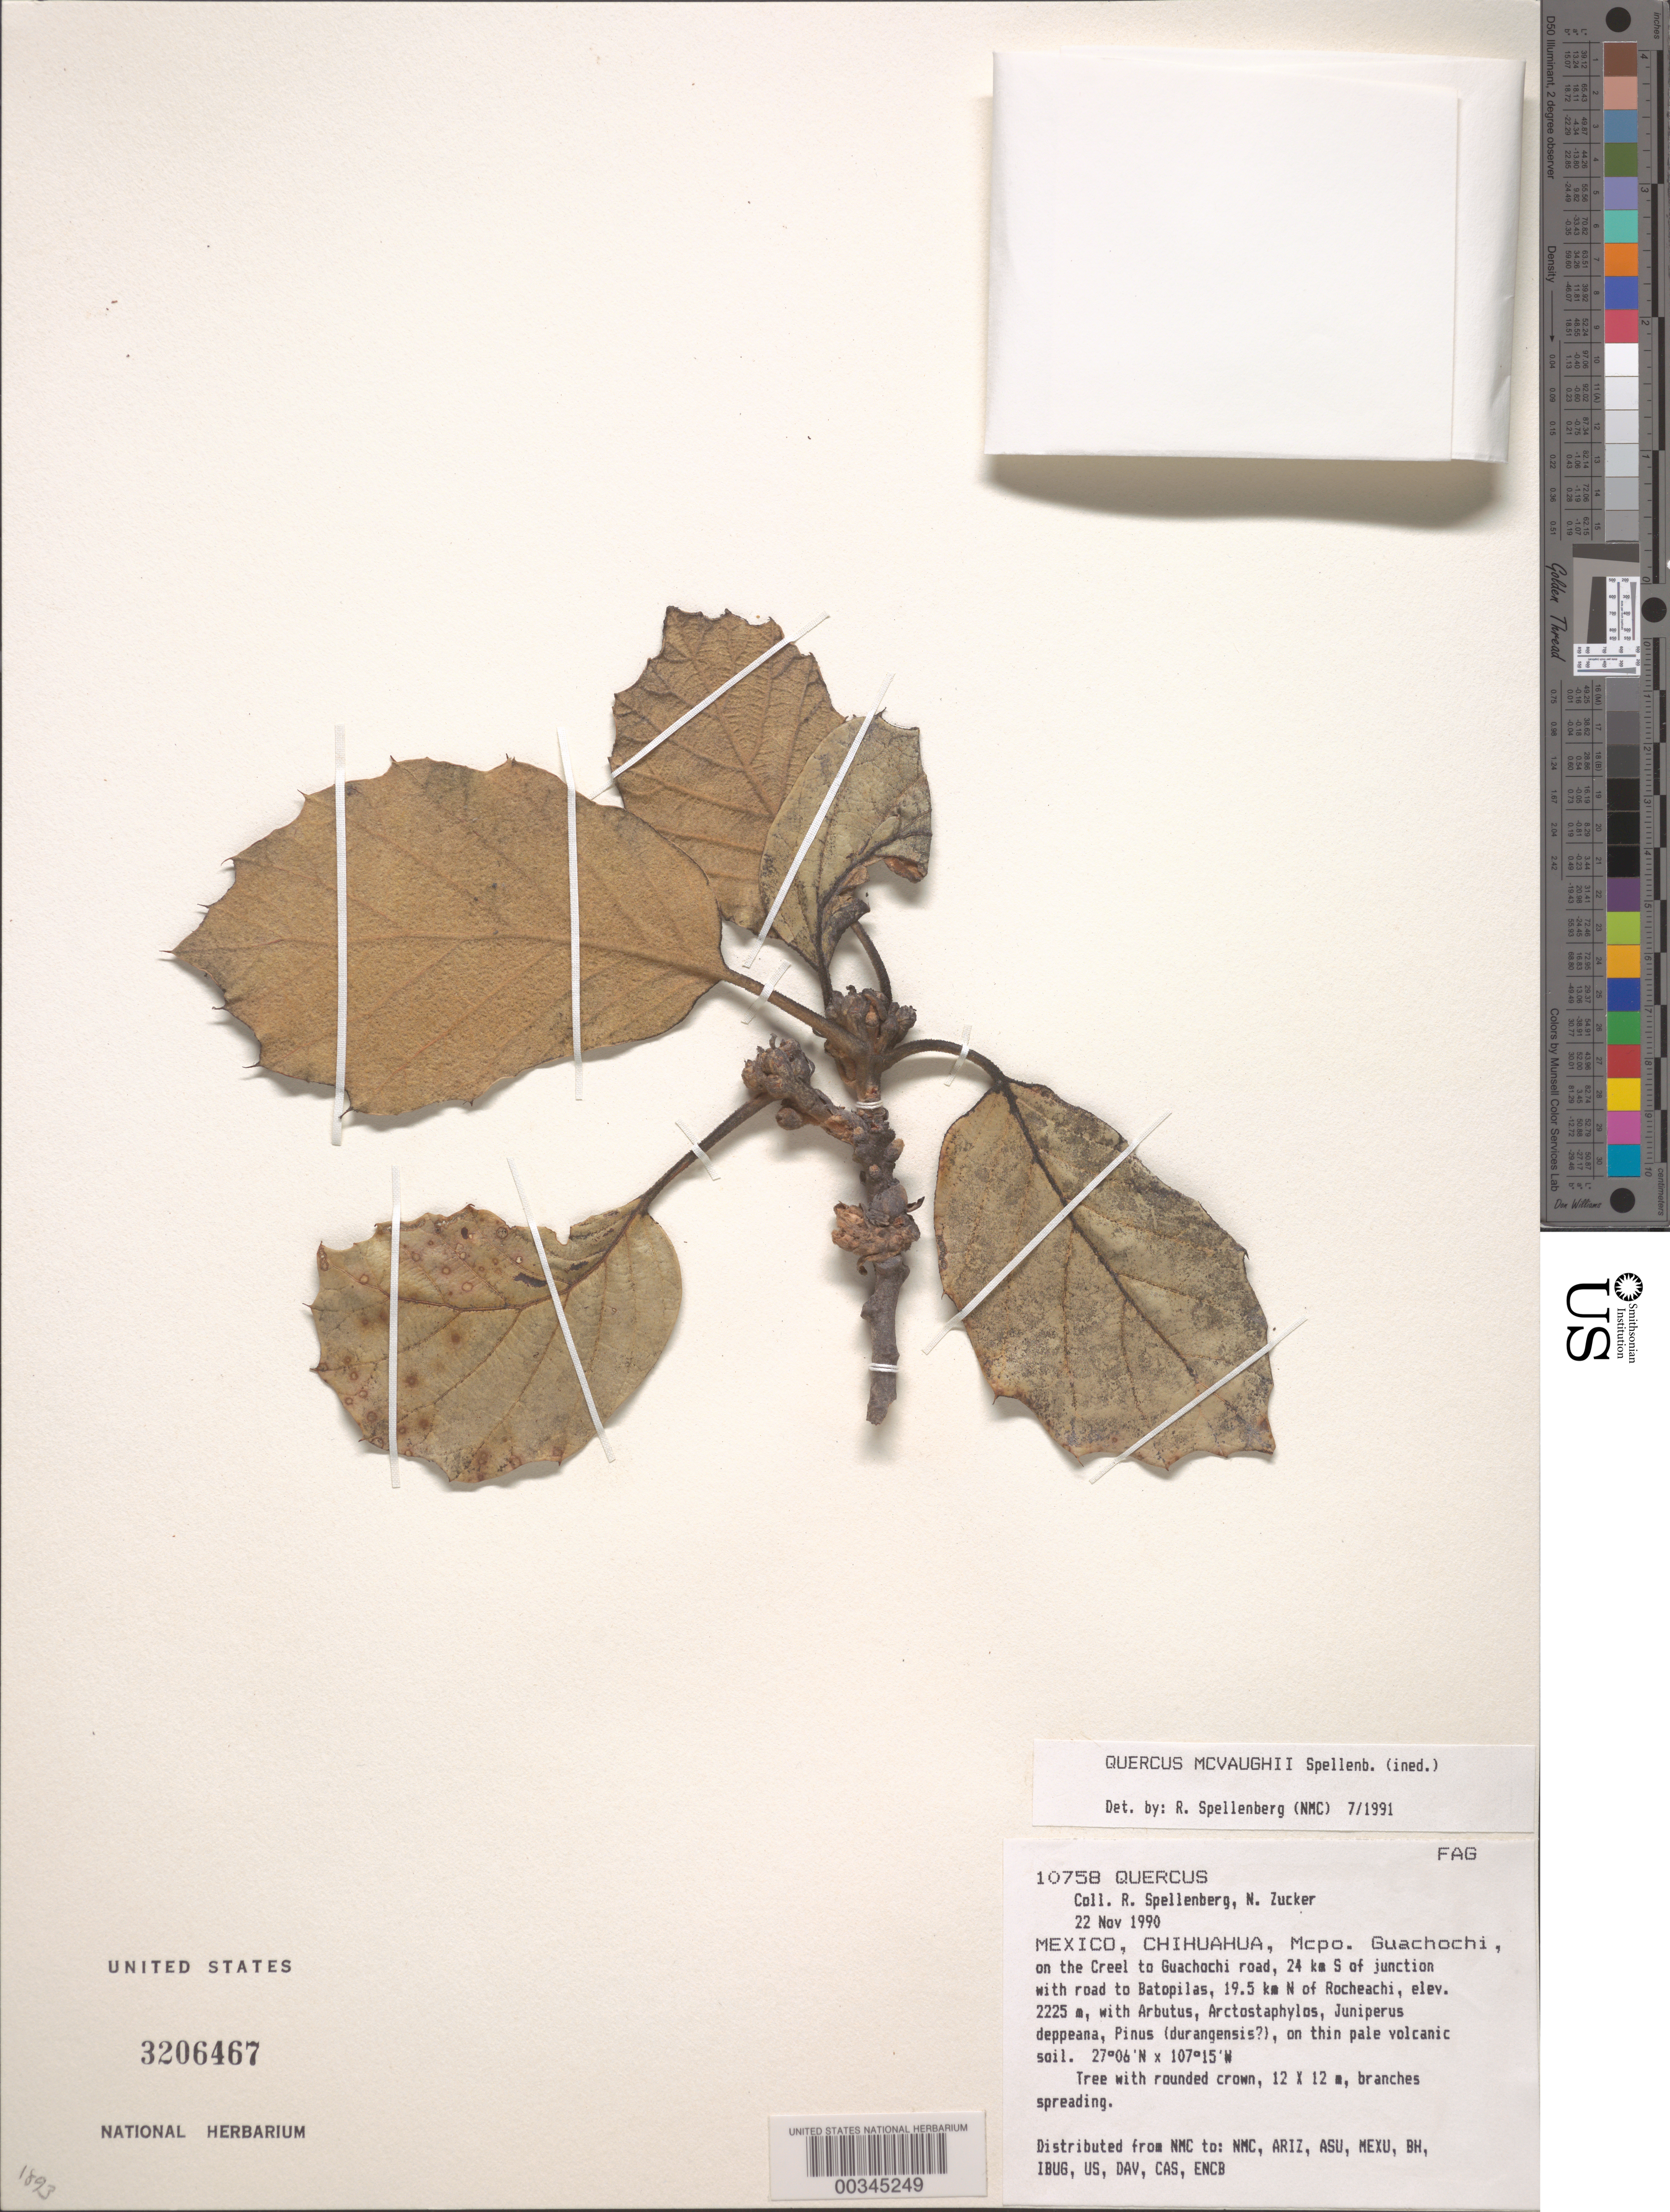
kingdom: Plantae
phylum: Tracheophyta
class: Magnoliopsida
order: Fagales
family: Fagaceae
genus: Quercus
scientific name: Quercus mcvaughii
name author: Spellenb.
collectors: R. W. Spellenberg & N. Zucker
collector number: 10758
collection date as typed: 22 Nov 1990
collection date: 1990-11-22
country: Mexico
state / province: Chihuahua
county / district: Guachochi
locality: Creel to Guachochi road, 24 km S of junction with road to Batopilas, 19.5 km N of Rocheachi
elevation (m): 2225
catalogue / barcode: US 3206467